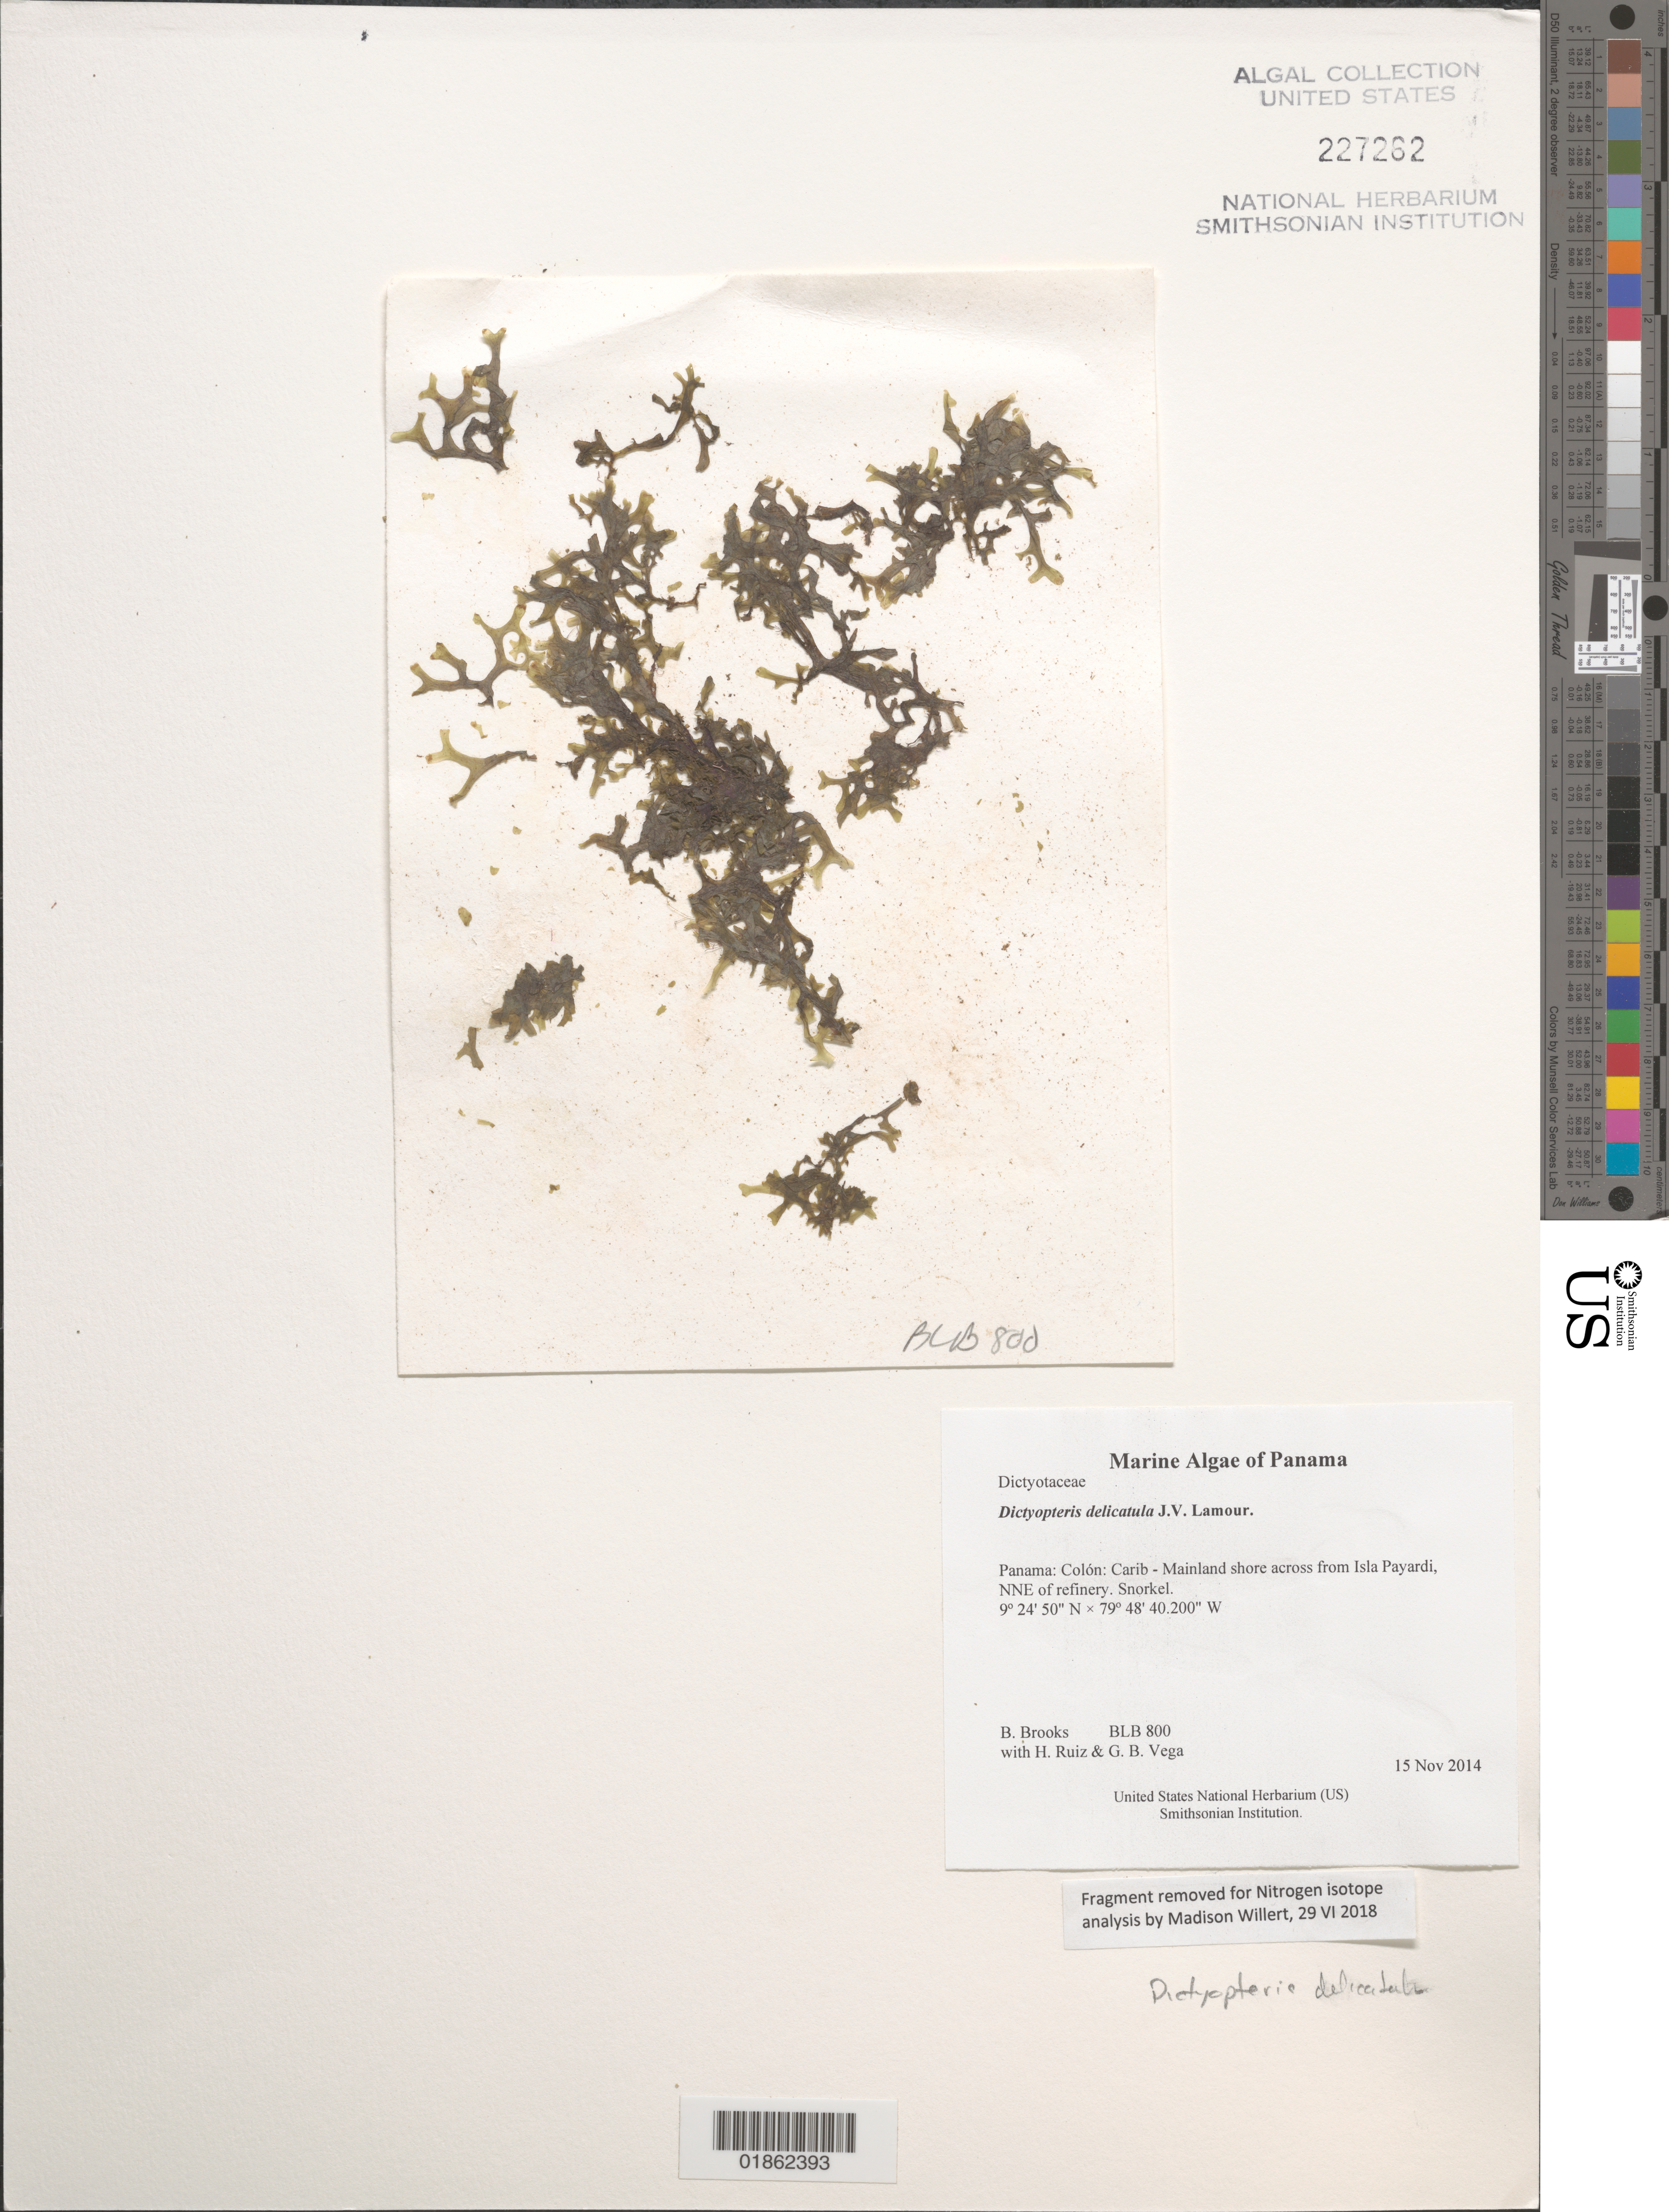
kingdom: Chromista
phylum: Ochrophyta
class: Phaeophyceae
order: Dictyotales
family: Dictyotaceae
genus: Dictyopteris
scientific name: Dictyopteris delicatula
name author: J.V.Lamouroux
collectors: B. Brooks, H. Ruiz & G. B. Vega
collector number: BLB 800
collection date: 2014-11-15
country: Panama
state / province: Colón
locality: Carib - Mainland shore across from Isla Payardi, NNE of refinery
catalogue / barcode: US 227262